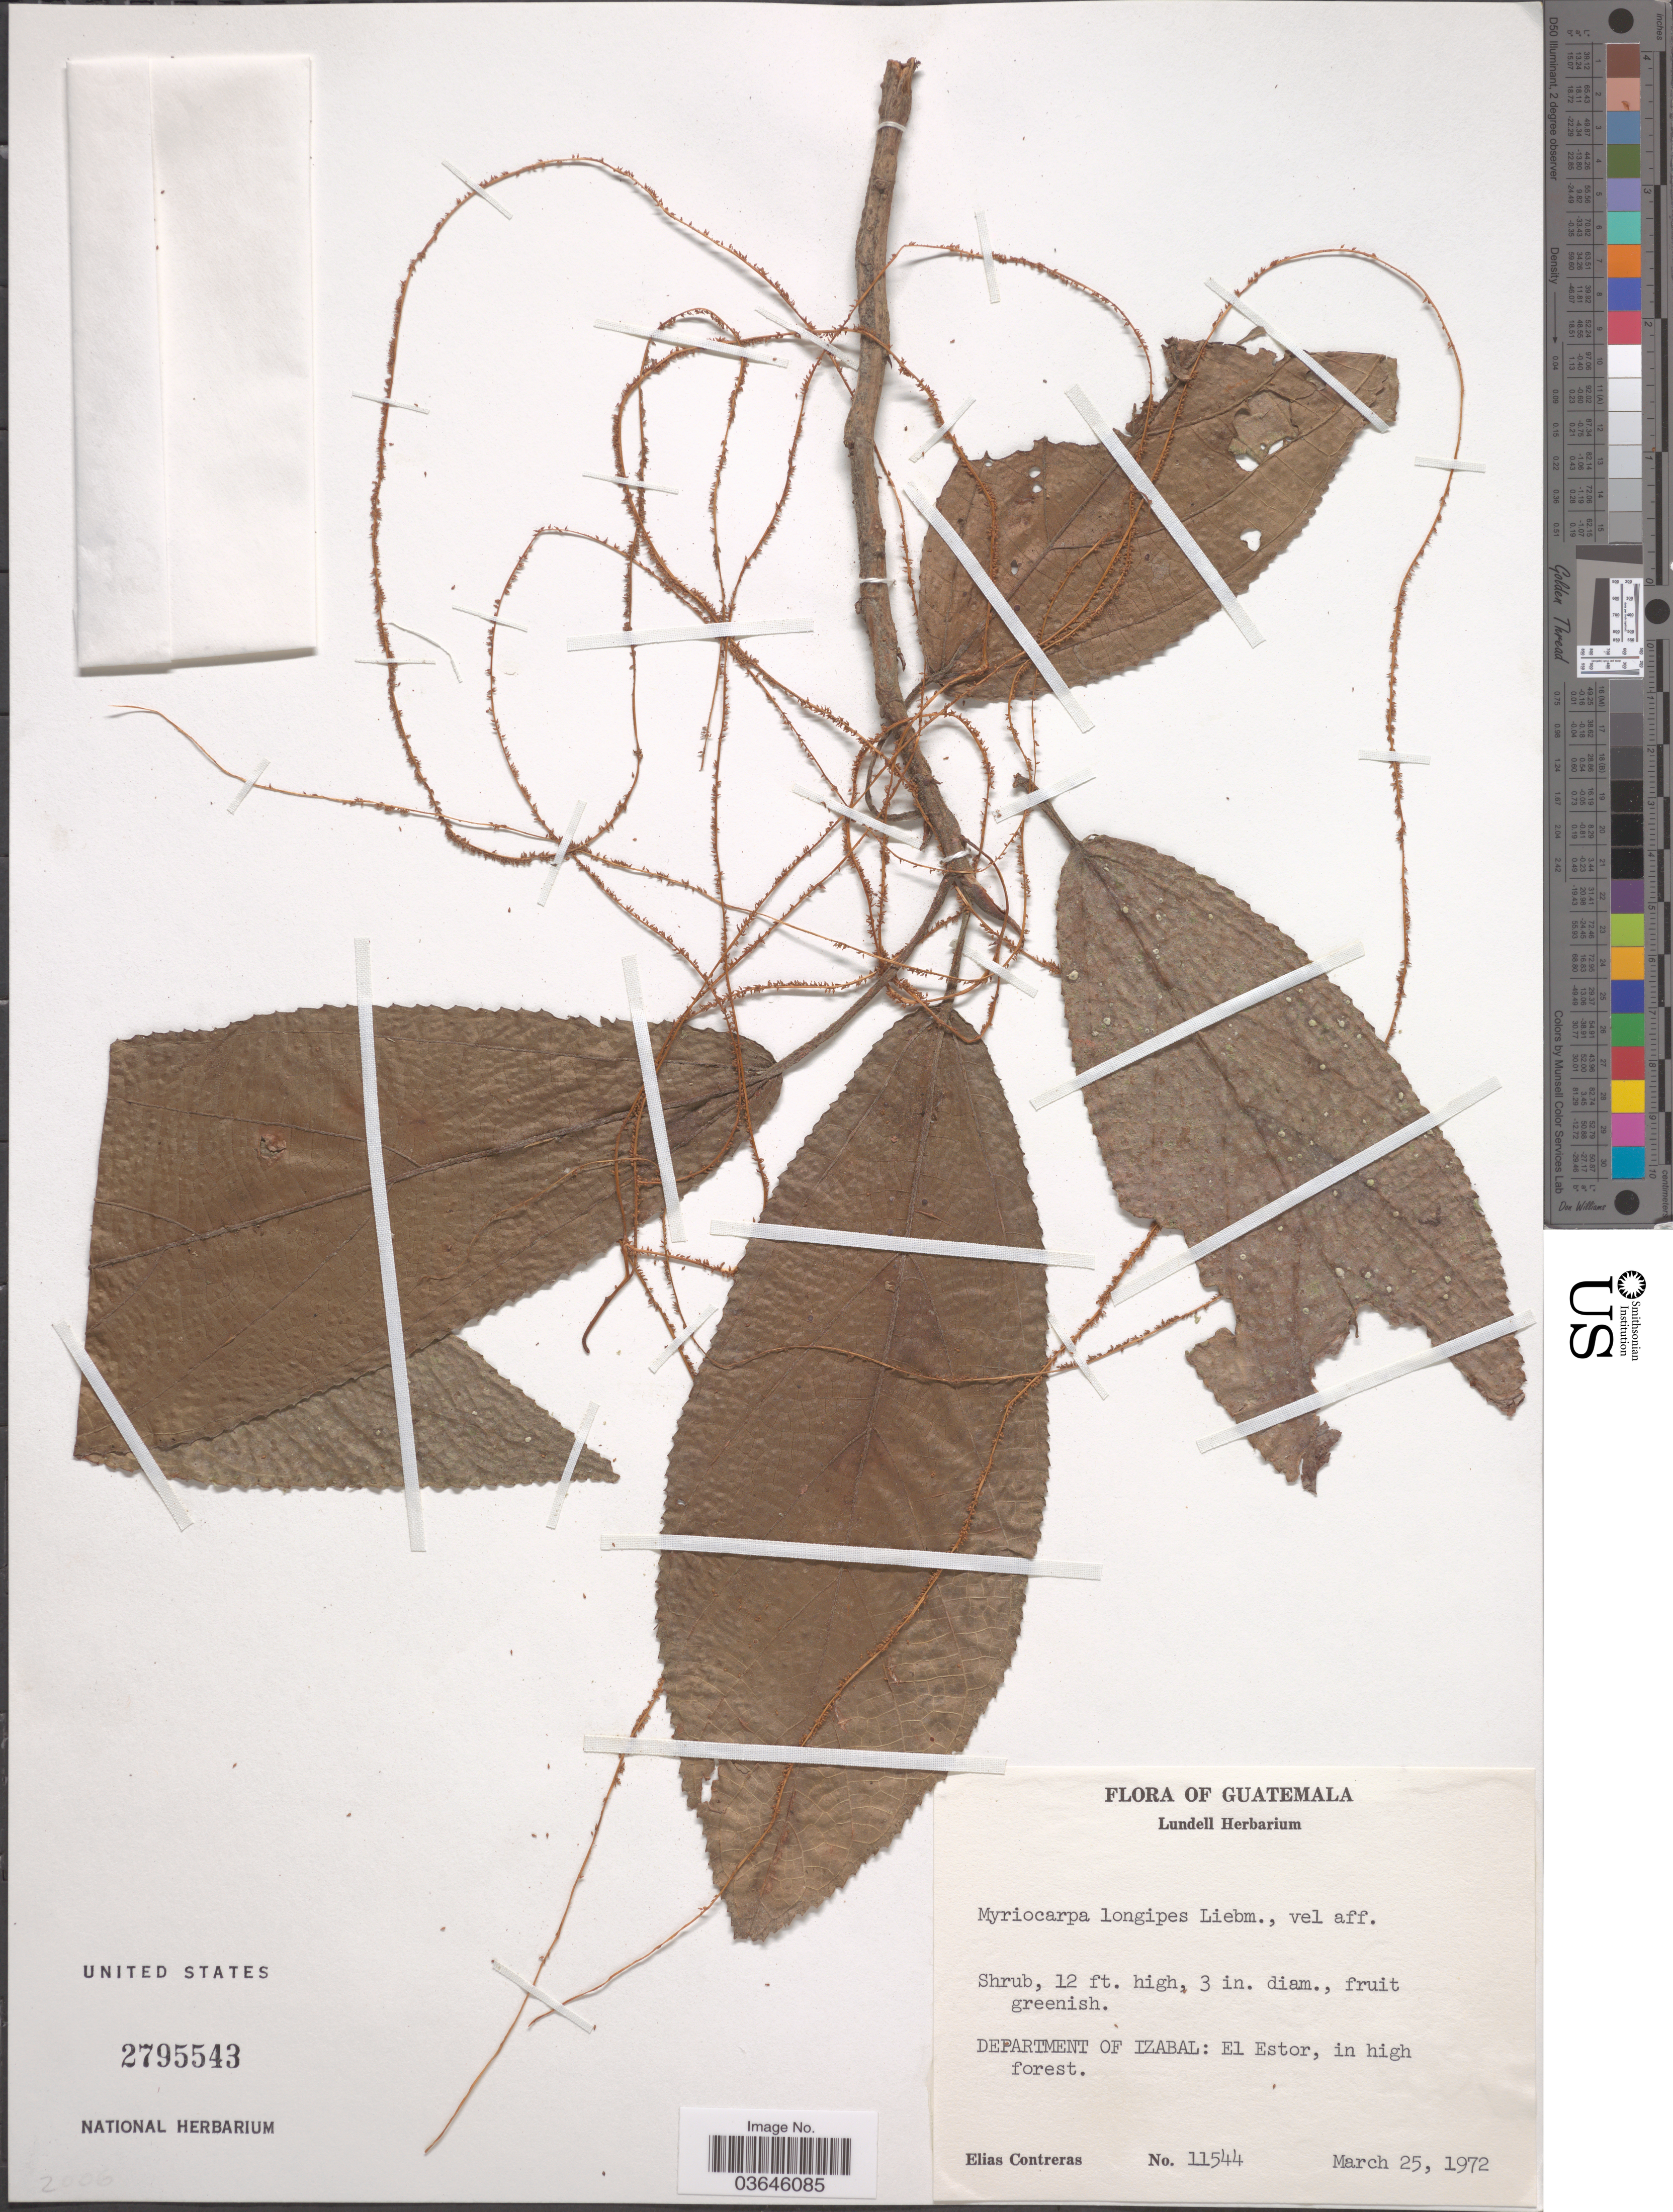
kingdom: Plantae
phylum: Tracheophyta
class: Magnoliopsida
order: Rosales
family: Urticaceae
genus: Myriocarpa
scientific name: Myriocarpa longipes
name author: Liebm.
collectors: E. Contreras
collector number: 11544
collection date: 1972-03-25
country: Guatemala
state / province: Izabal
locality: Department of Izabal: El Estor, in high forest.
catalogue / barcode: US 2795543